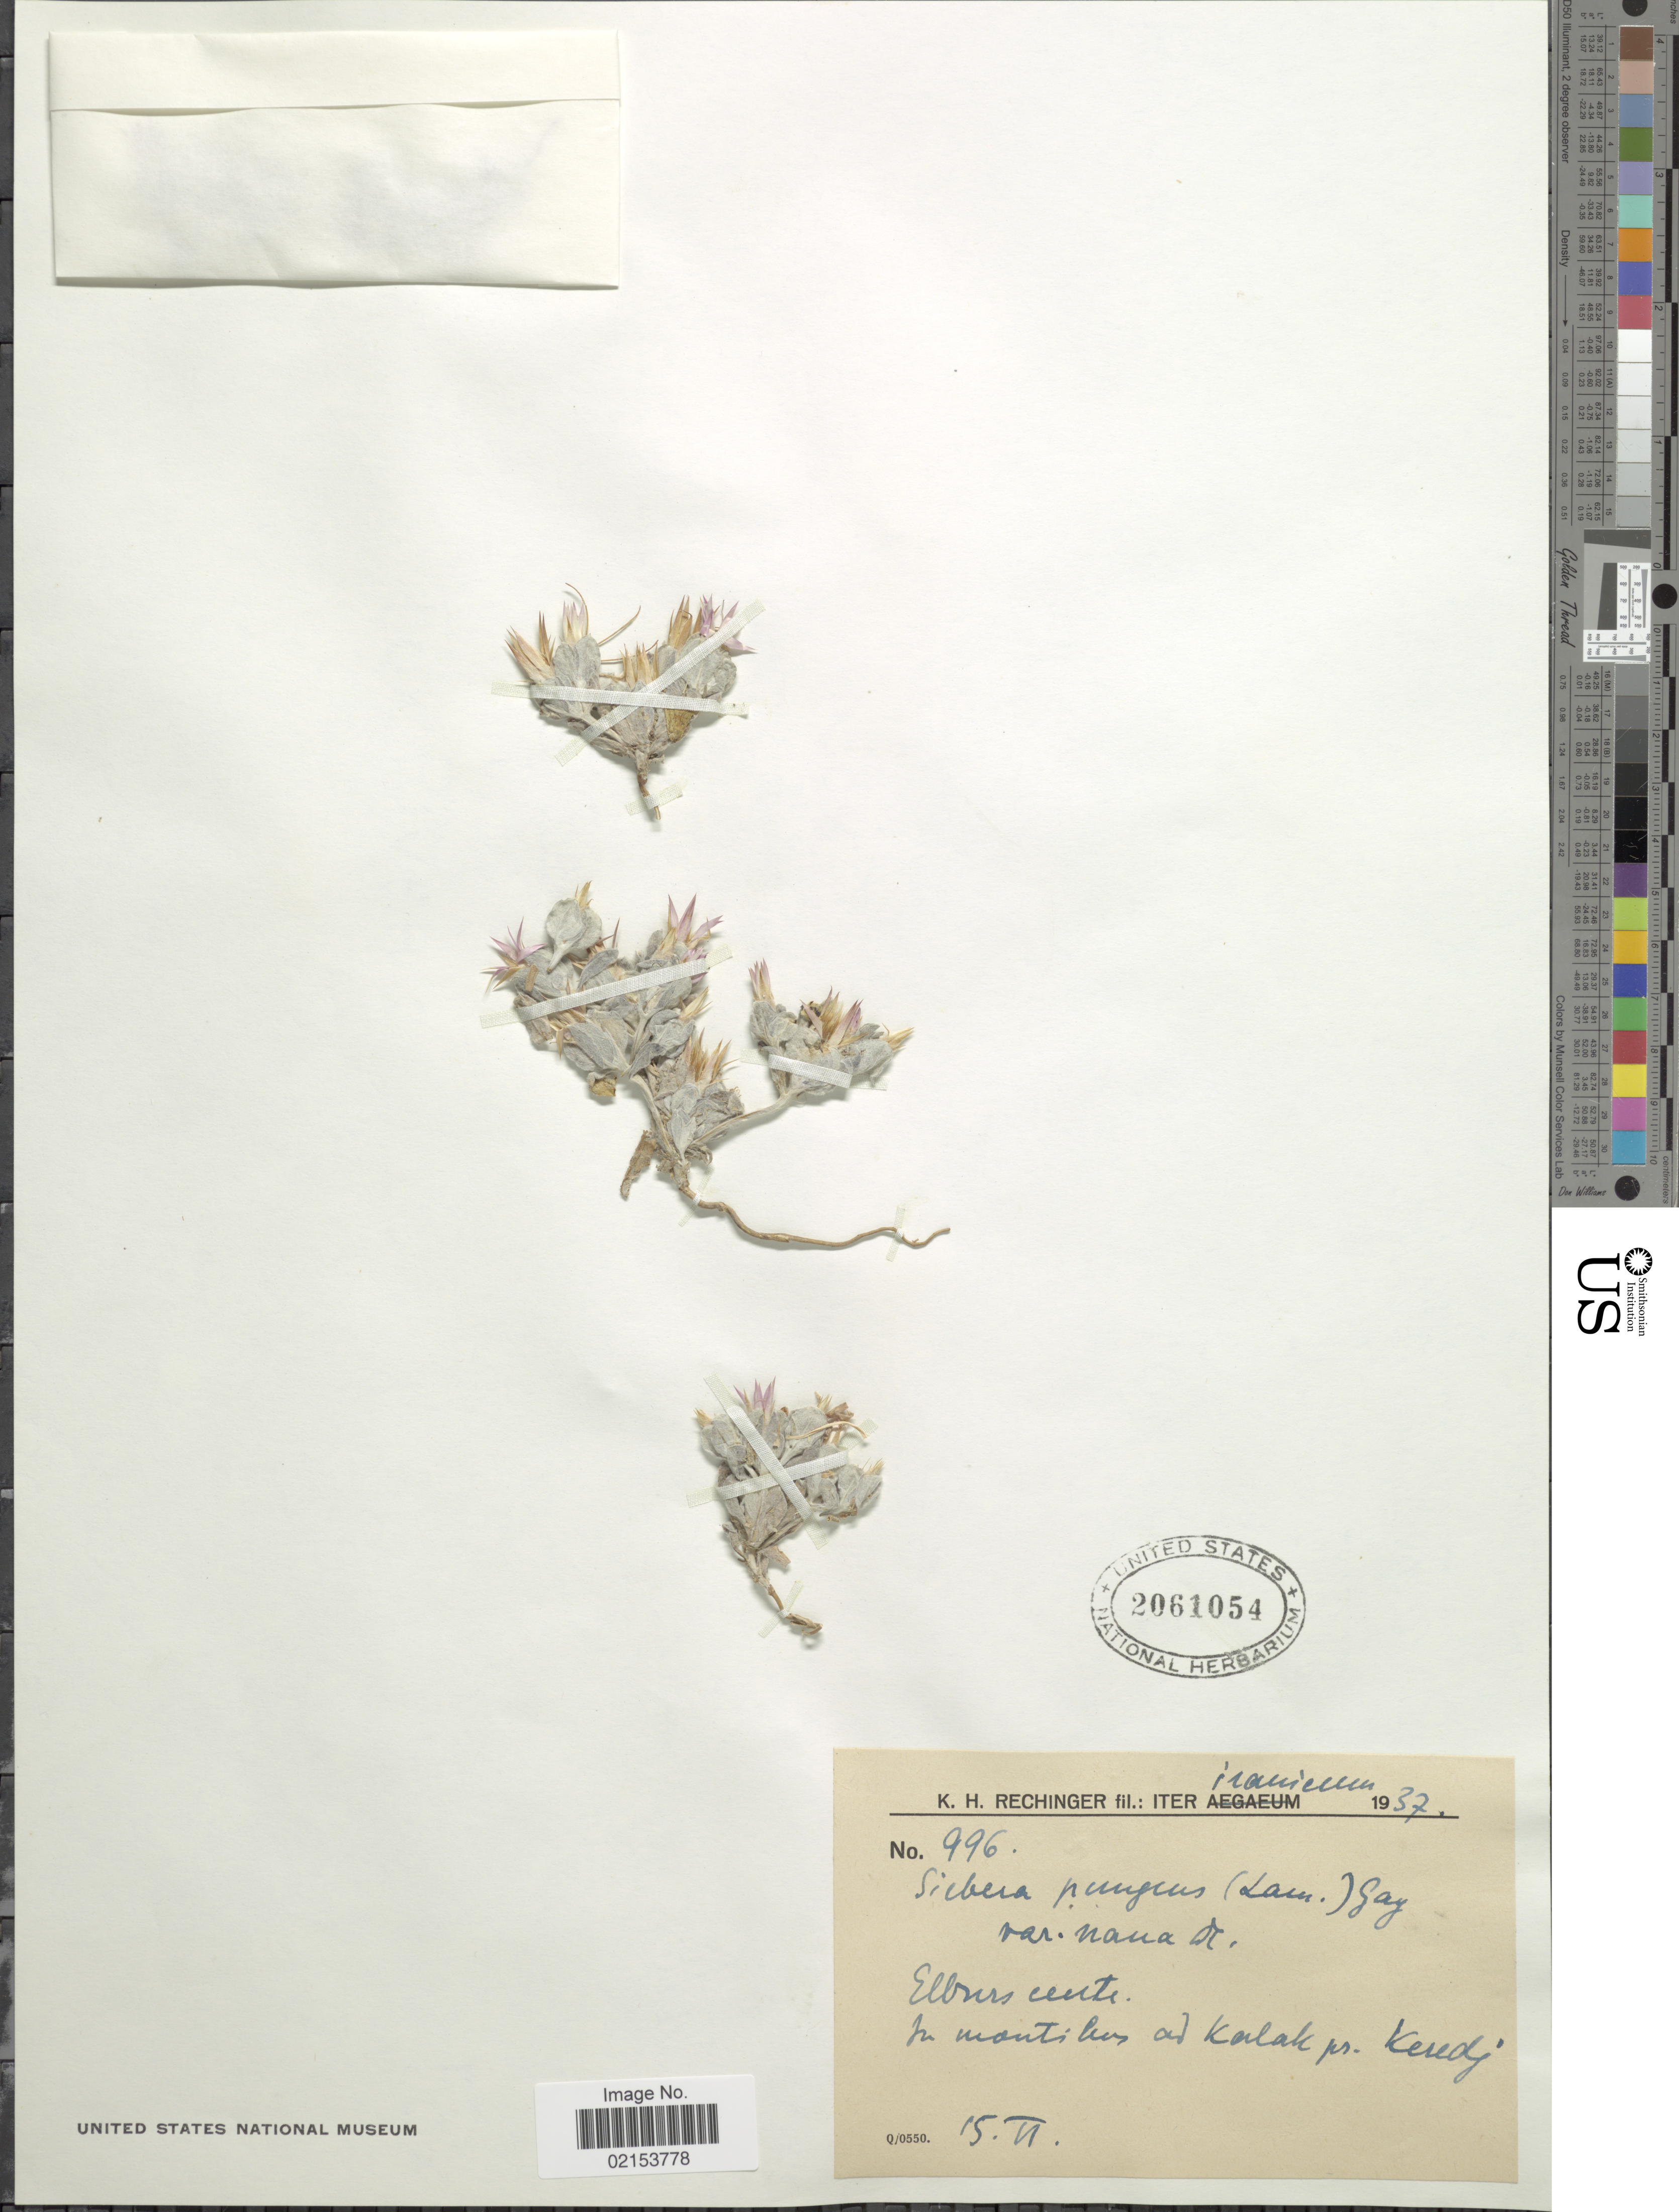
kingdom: Plantae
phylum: Tracheophyta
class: Magnoliopsida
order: Asterales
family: Asteraceae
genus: Siebera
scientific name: Siebera pungens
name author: (Lam.) J. Gay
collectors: K. H. Rechinger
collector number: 996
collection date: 1937-06-15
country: Iran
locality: Iranicum. Elburs centr. In montibus ad Kalak pr. Keredj.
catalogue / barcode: US 2061054